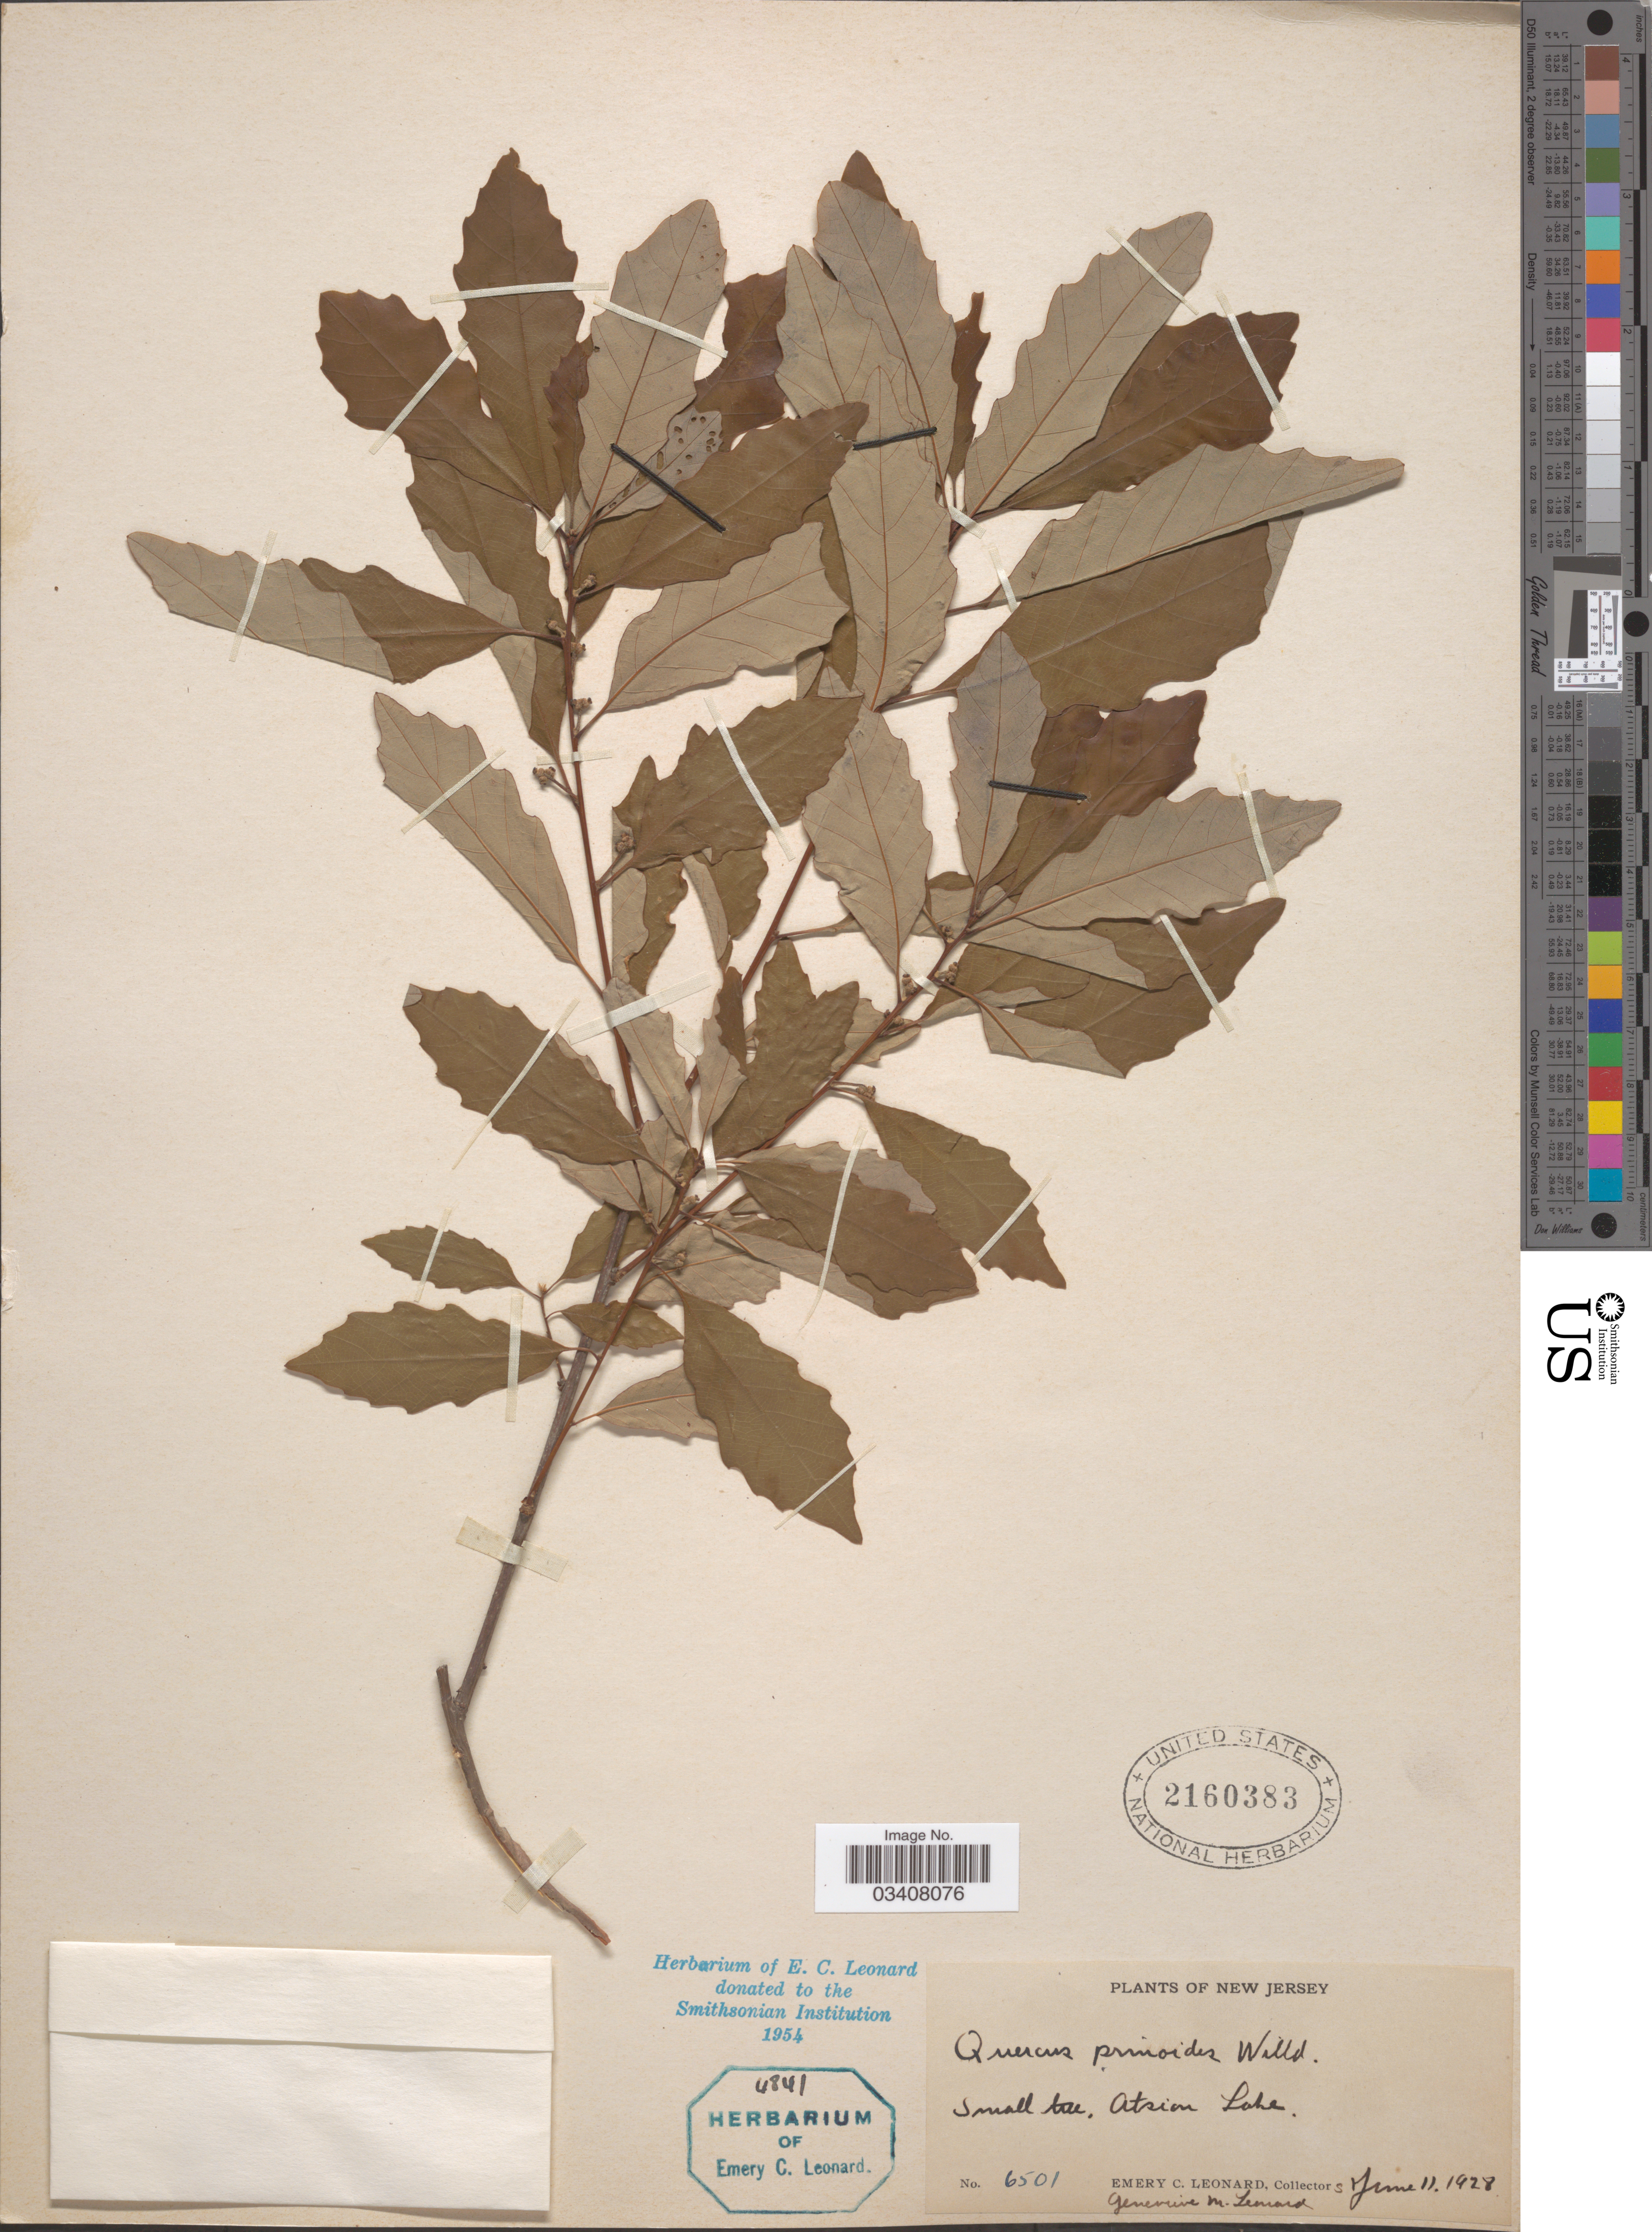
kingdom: Plantae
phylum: Tracheophyta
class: Magnoliopsida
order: Fagales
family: Fagaceae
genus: Quercus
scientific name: Quercus prinoides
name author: Willd.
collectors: E. C. Leonard & G. M. Leonard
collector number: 6501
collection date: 1928-06-11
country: United States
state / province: New Jersey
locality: Atsion Lake.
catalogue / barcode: US 2160383